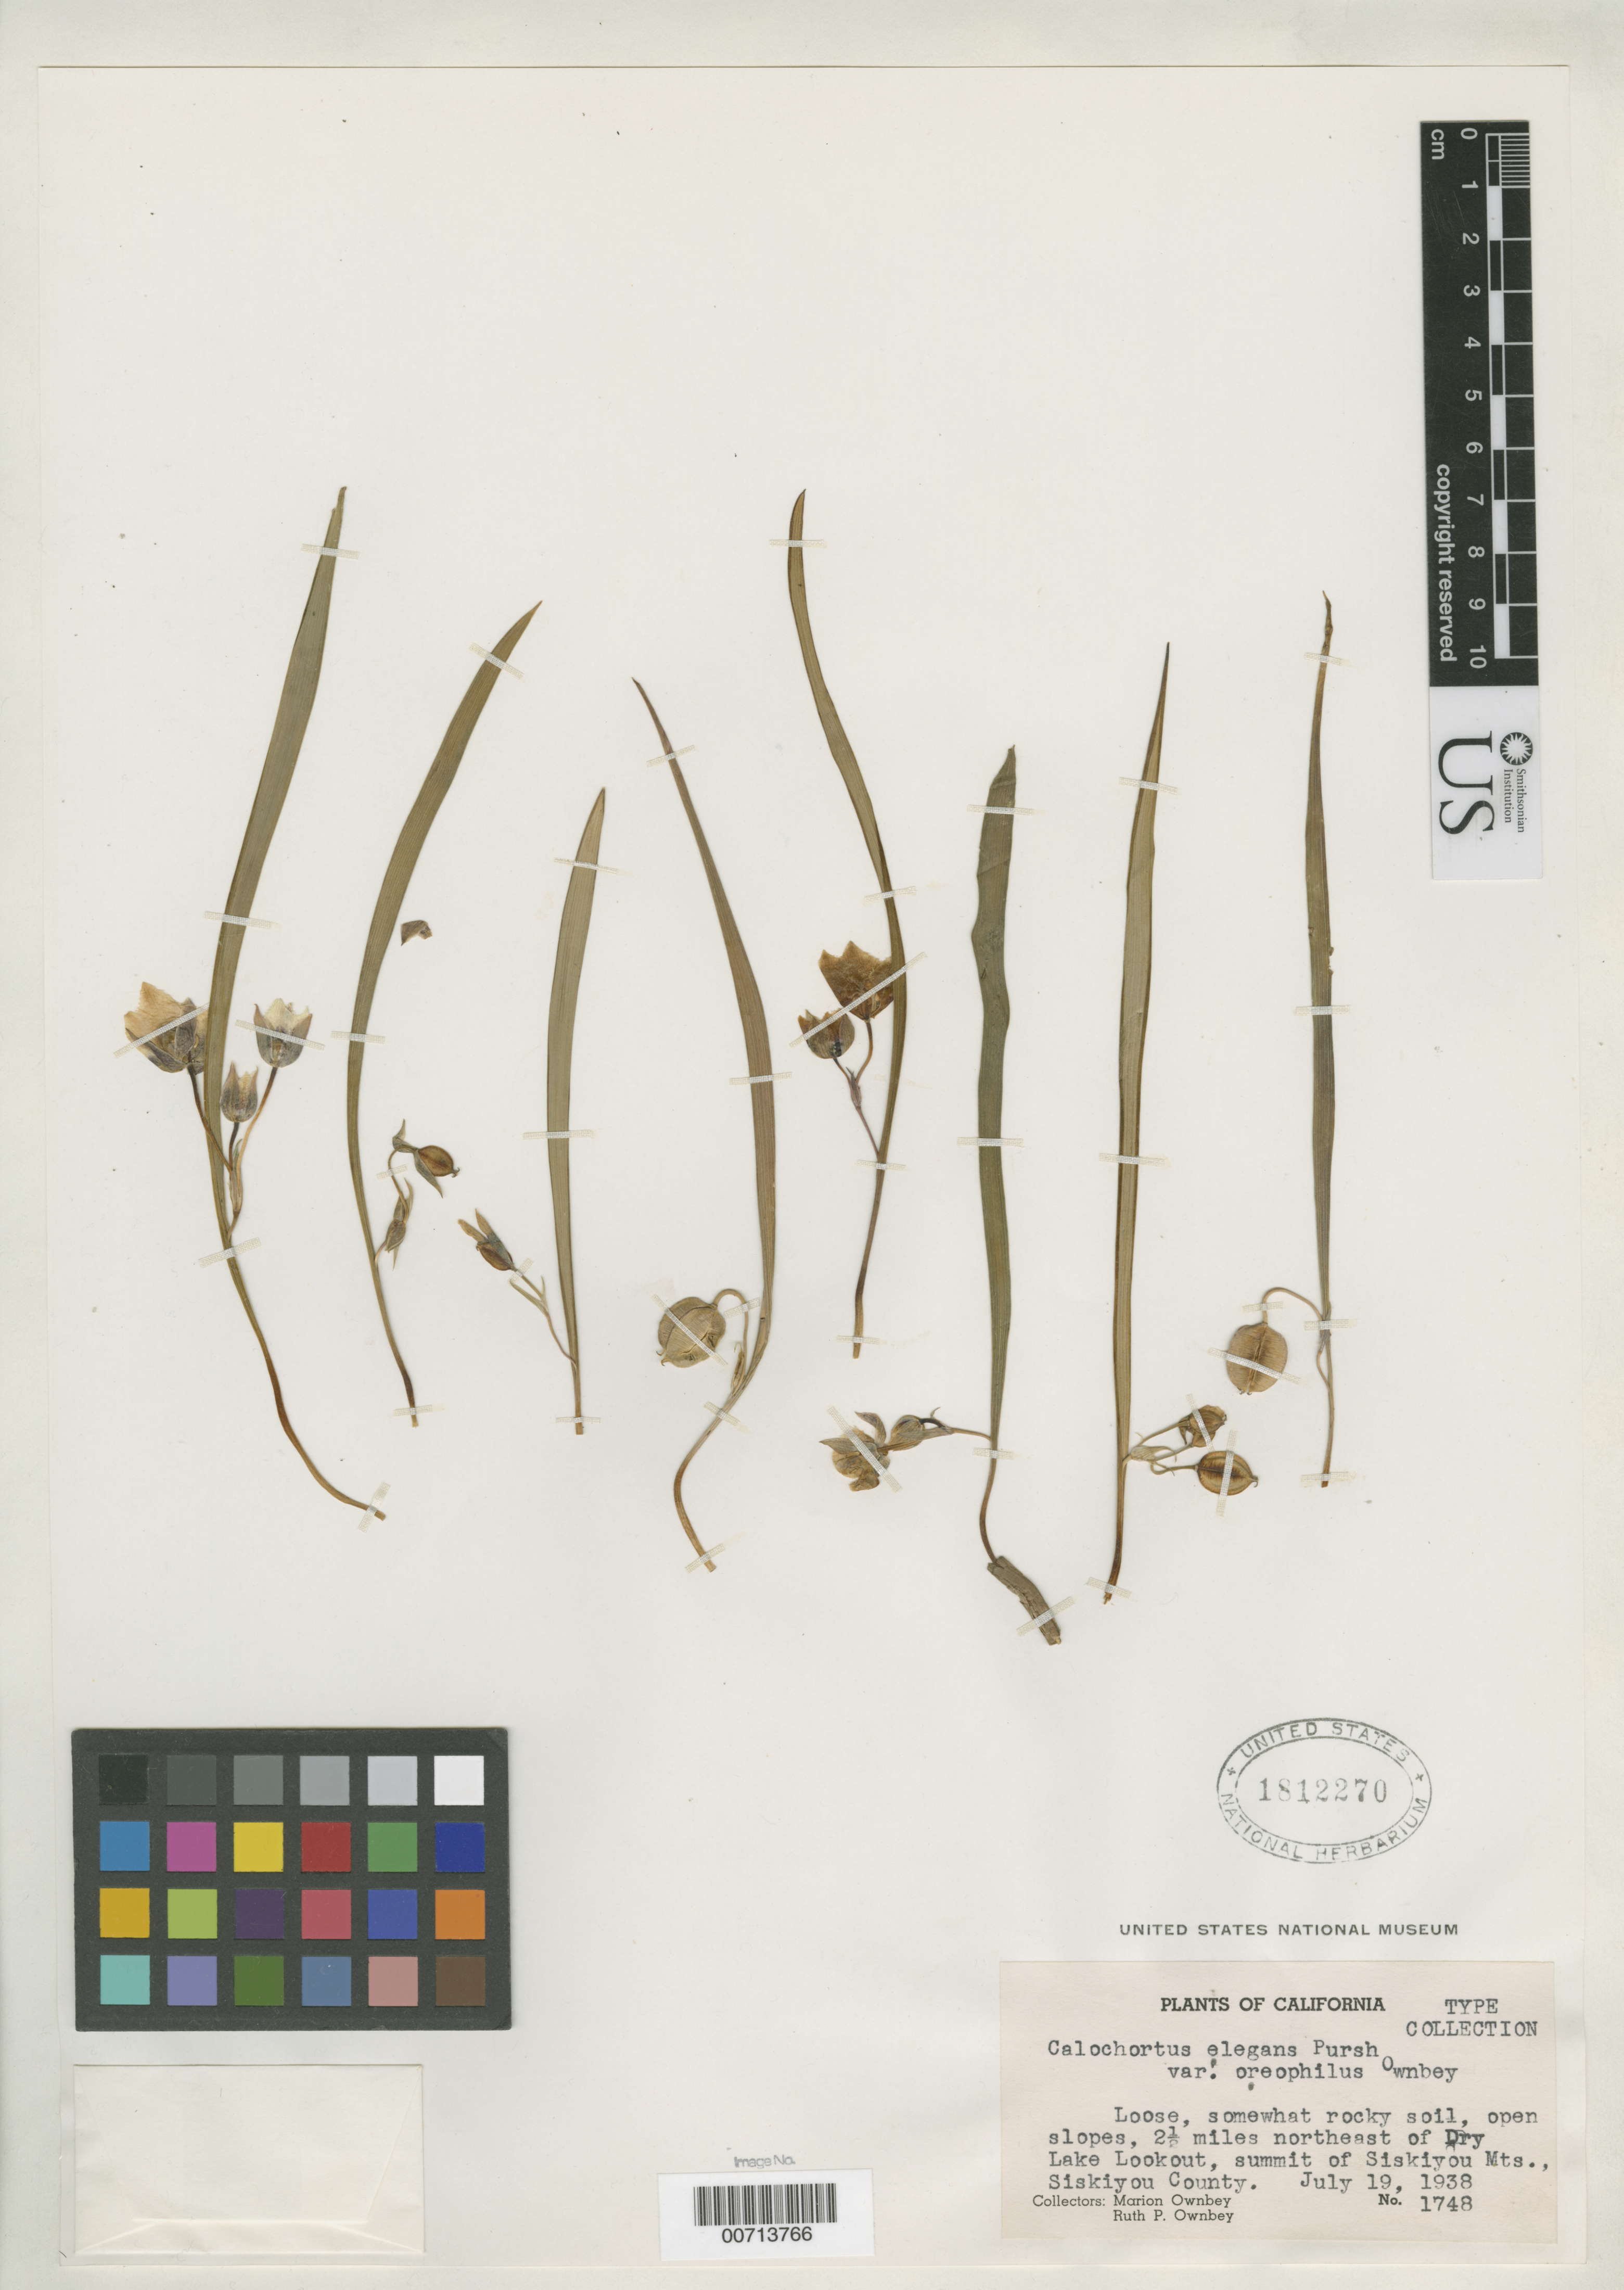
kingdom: Plantae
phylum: Tracheophyta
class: Liliopsida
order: Liliales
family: Liliaceae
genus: Calochortus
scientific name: Calochortus elegans var. oreophilus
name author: Ownbey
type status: Isotype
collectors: F. M. Ownbey & R. Ownbey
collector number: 1748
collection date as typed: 19 Jul 1938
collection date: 1938-07-19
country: United States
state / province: California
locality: Siskiyou Mountains, Dry Lake Lookout.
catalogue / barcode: US 1812270